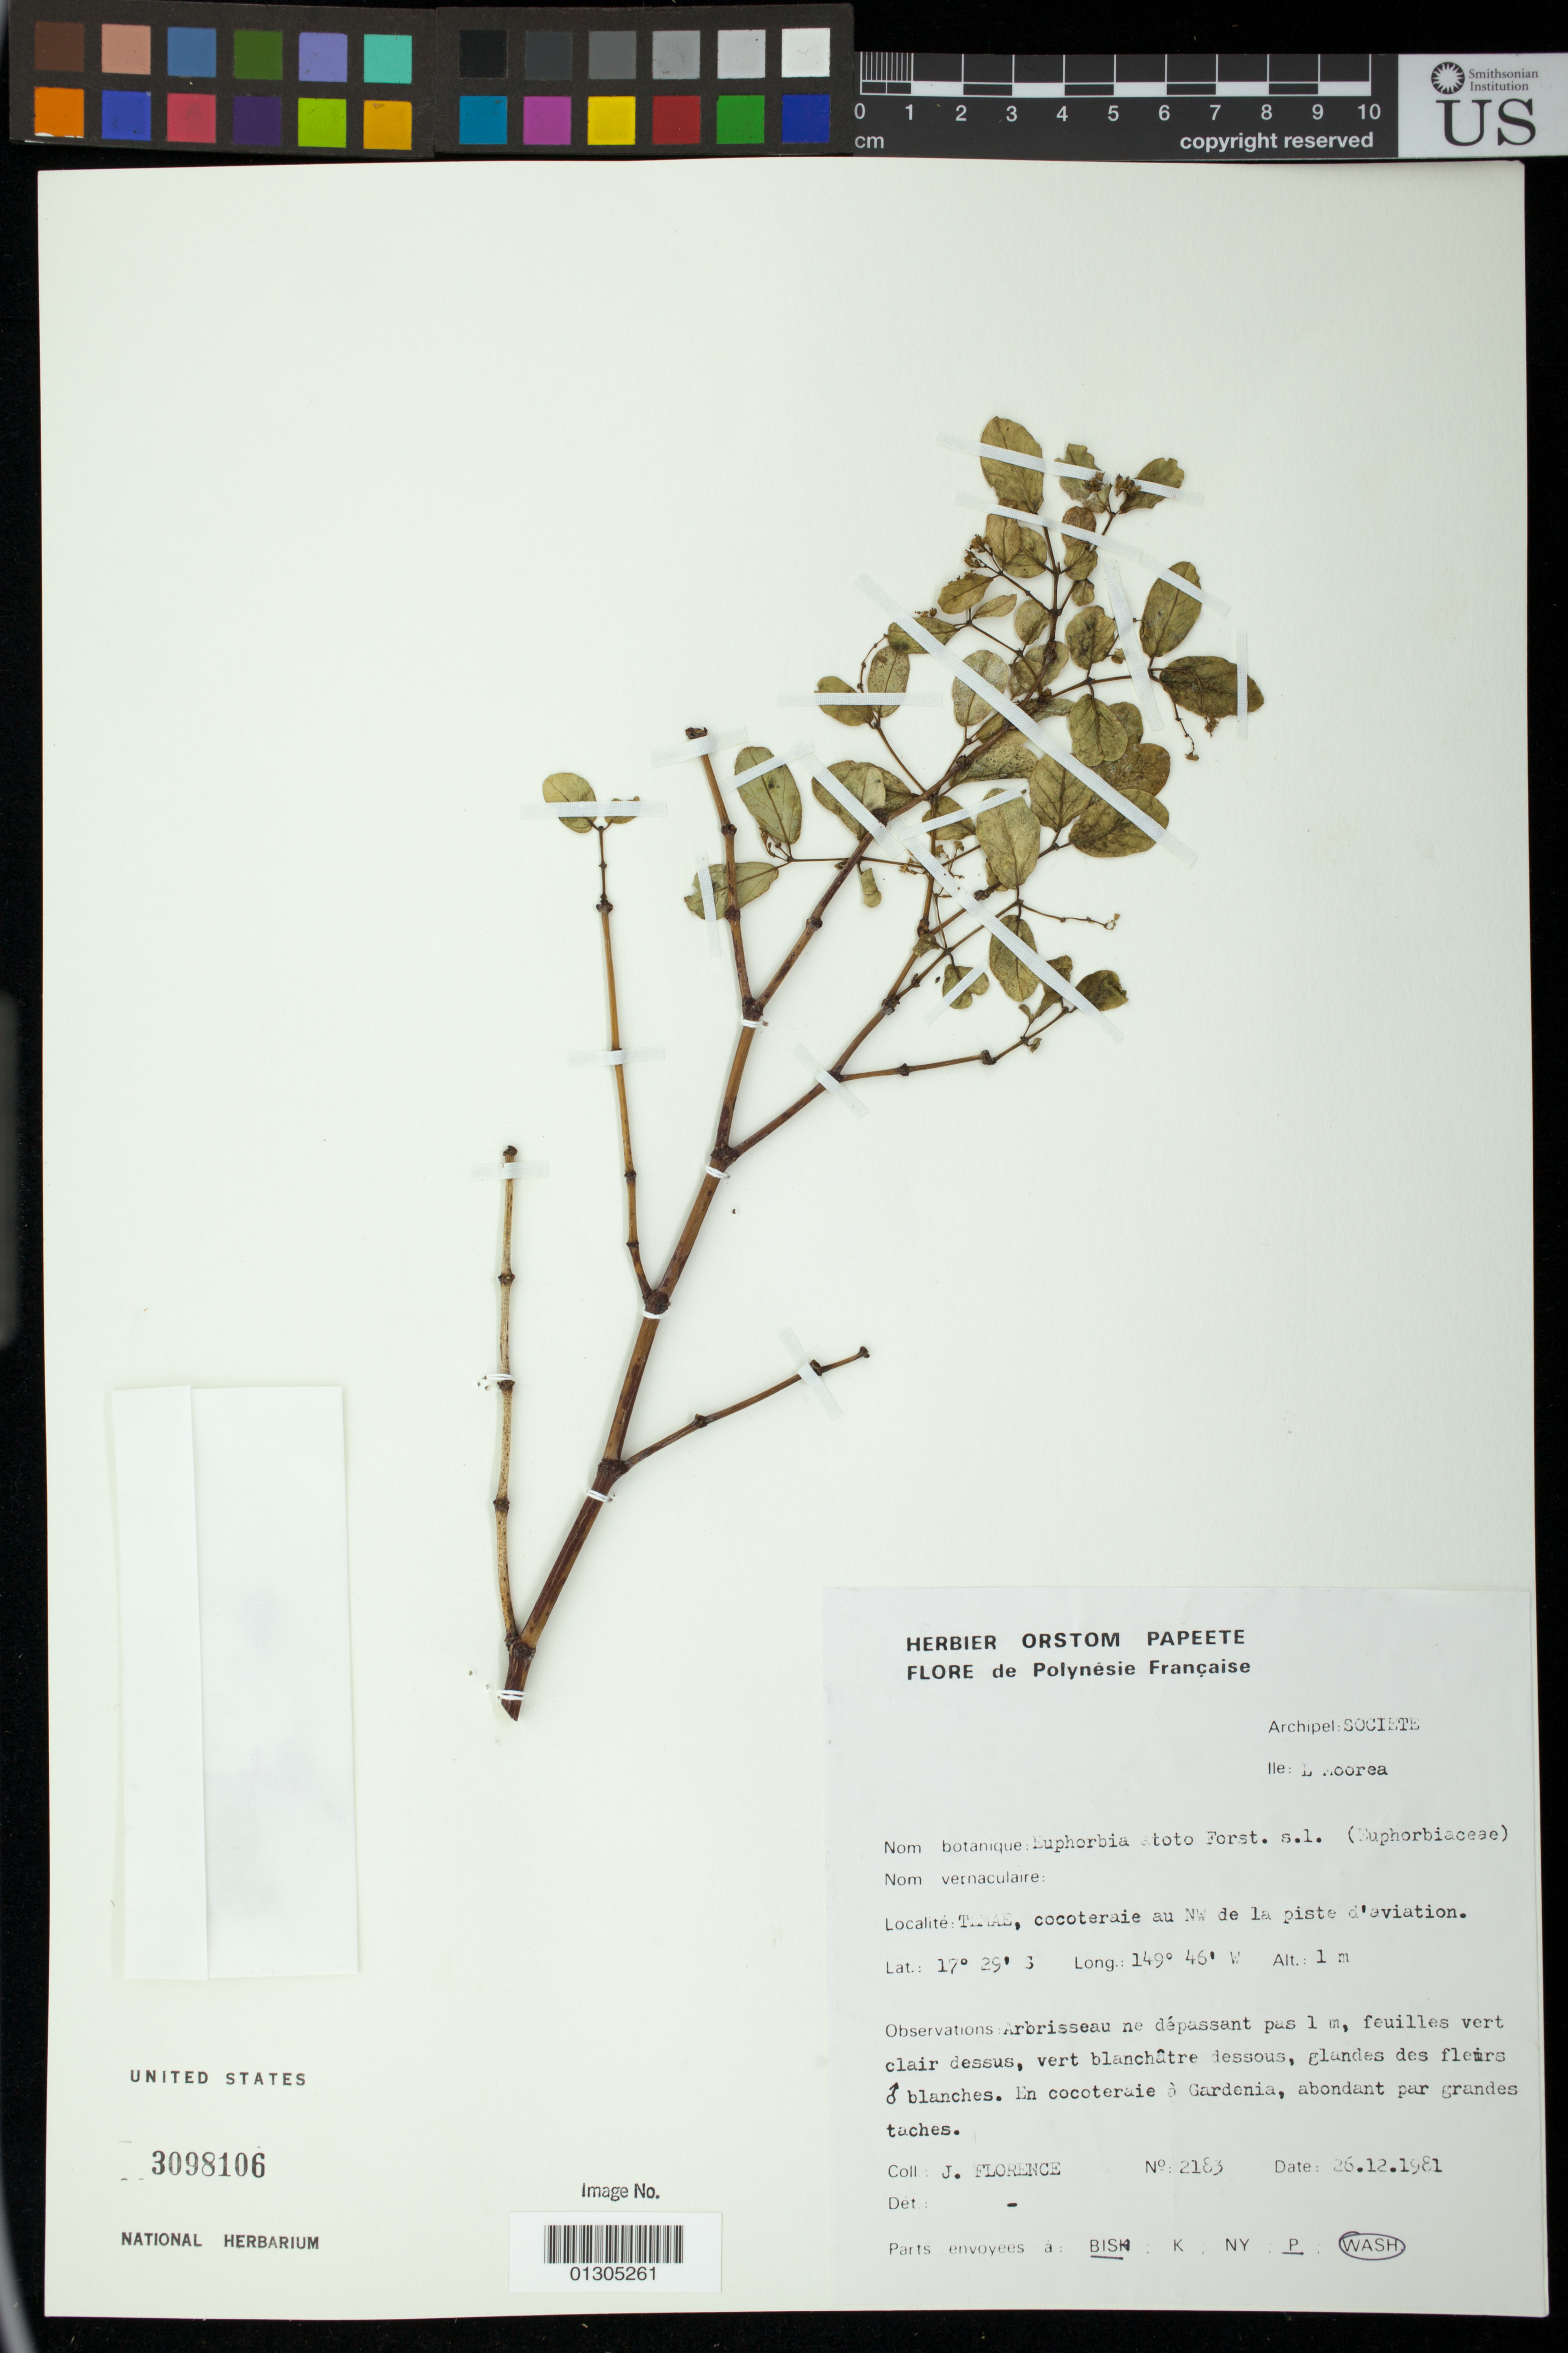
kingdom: Plantae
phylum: Tracheophyta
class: Magnoliopsida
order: Malpighiales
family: Euphorbiaceae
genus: Euphorbia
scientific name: Euphorbia atoto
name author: G. Forst.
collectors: J. Florence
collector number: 2183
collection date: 1981-12-26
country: French Polynesia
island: Moorea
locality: Ile: L Moorea, Temae, cocoteraie au NW de la piste d'aviation.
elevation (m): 1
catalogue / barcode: US 3098106